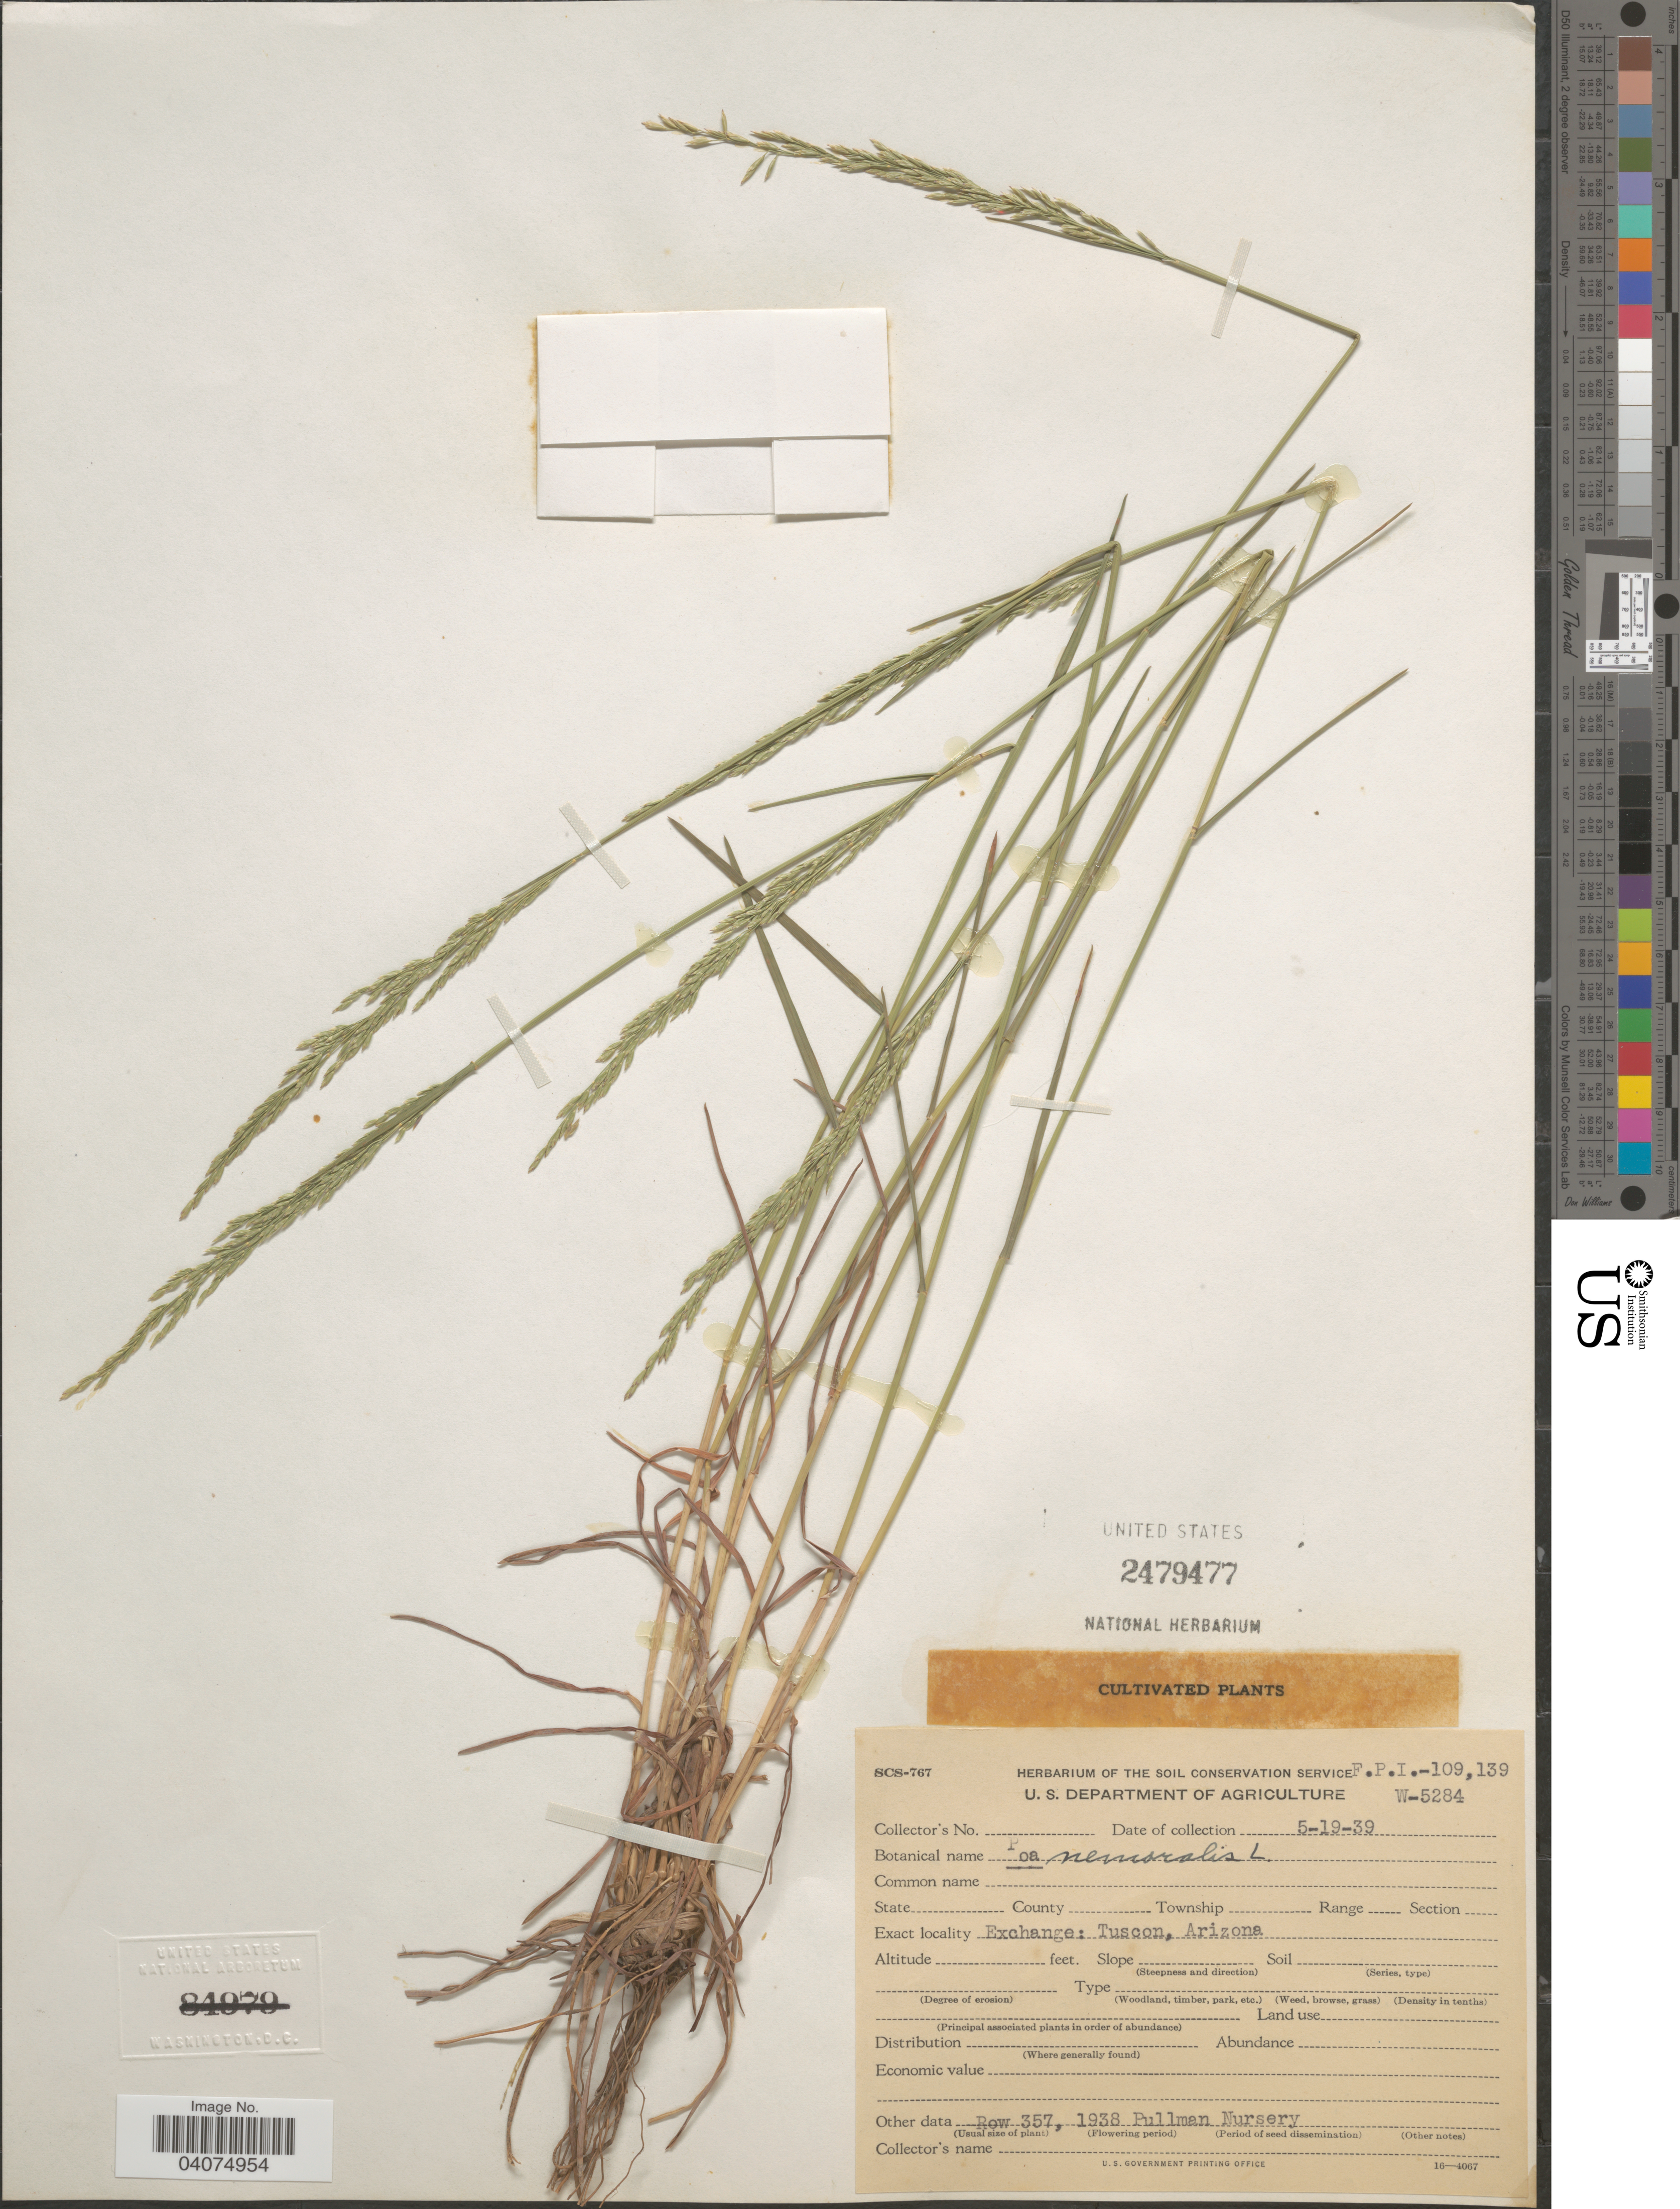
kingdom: Plantae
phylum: Tracheophyta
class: Liliopsida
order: Poales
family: Poaceae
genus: Poa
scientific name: Poa nemoralis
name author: L.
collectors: Herbarium of the Soil Conservation Service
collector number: FPI-109139?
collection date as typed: Transcribed d/m/y: 19/5/39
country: United States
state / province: Washington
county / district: Whitman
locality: Row 357, 1938 Pullman Nursery.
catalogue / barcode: US 2479477